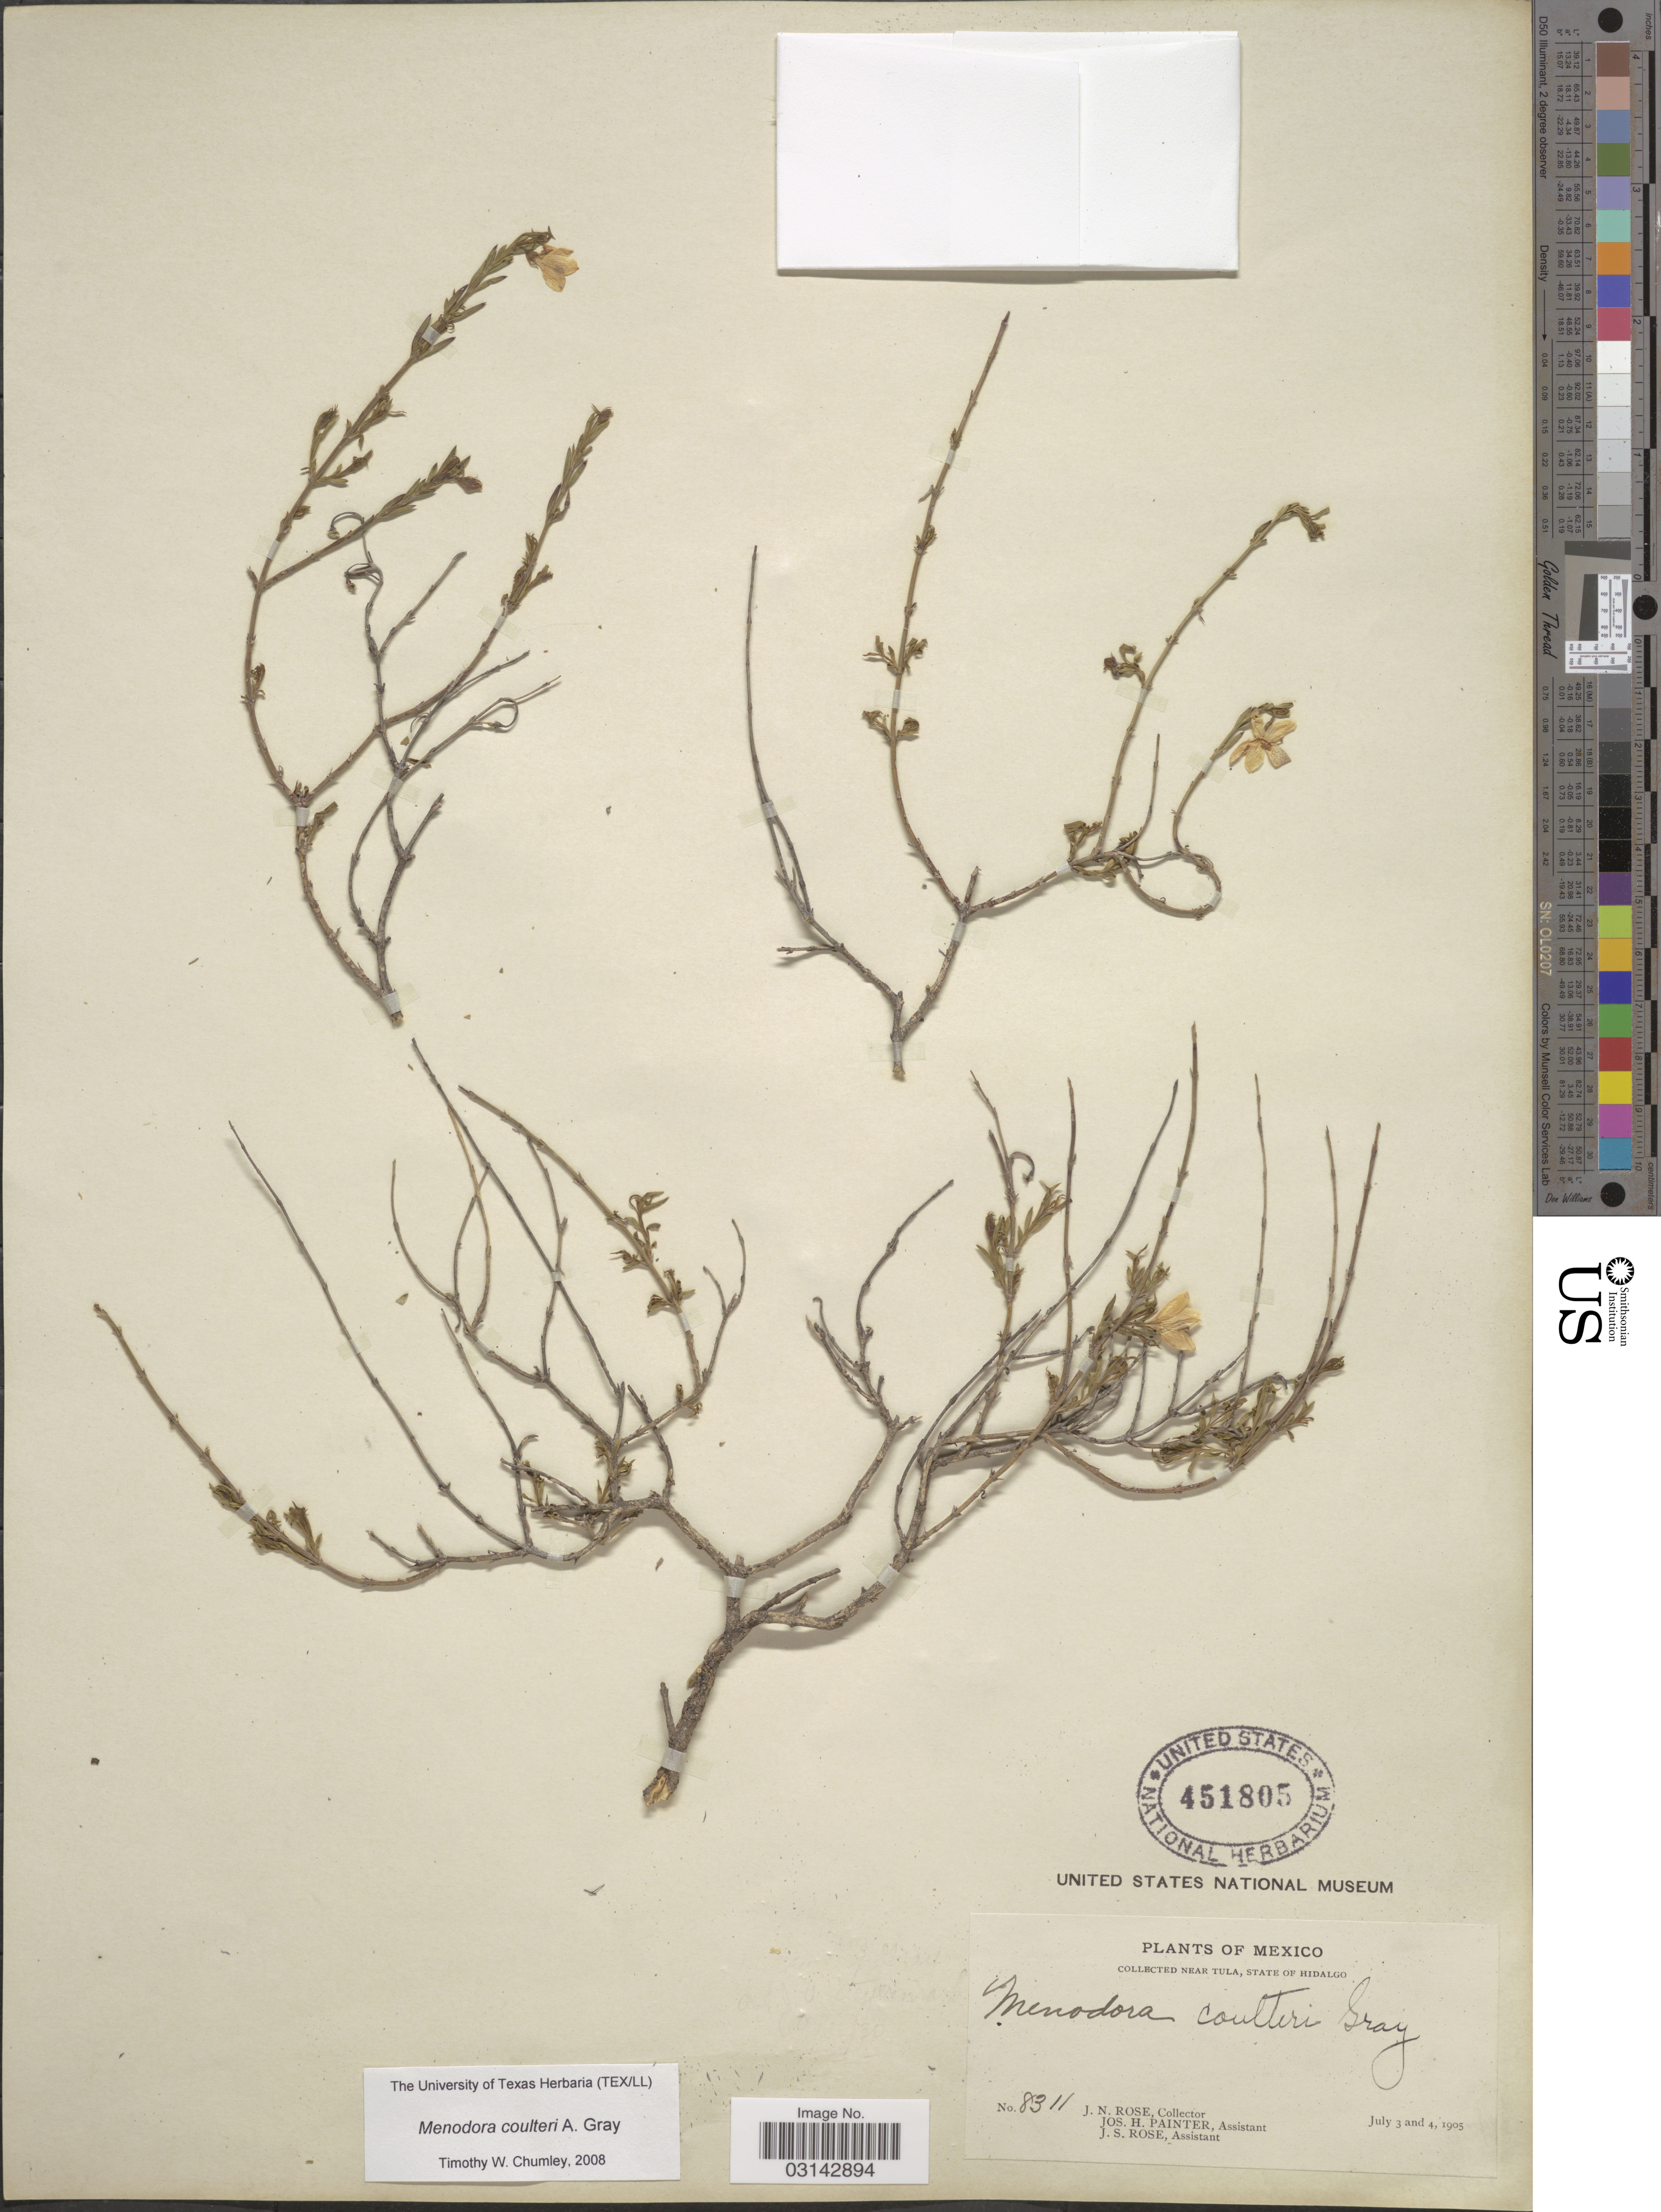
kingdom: Plantae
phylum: Tracheophyta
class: Magnoliopsida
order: Lamiales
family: Oleaceae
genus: Menodora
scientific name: Menodora coulteri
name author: A. Gray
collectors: J. N. Rose, J. H. Painter & J. S. Rose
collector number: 8311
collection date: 1905-07-03/1905-07-04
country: Mexico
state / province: Hidalgo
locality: Near Tula.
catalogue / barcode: US 451805